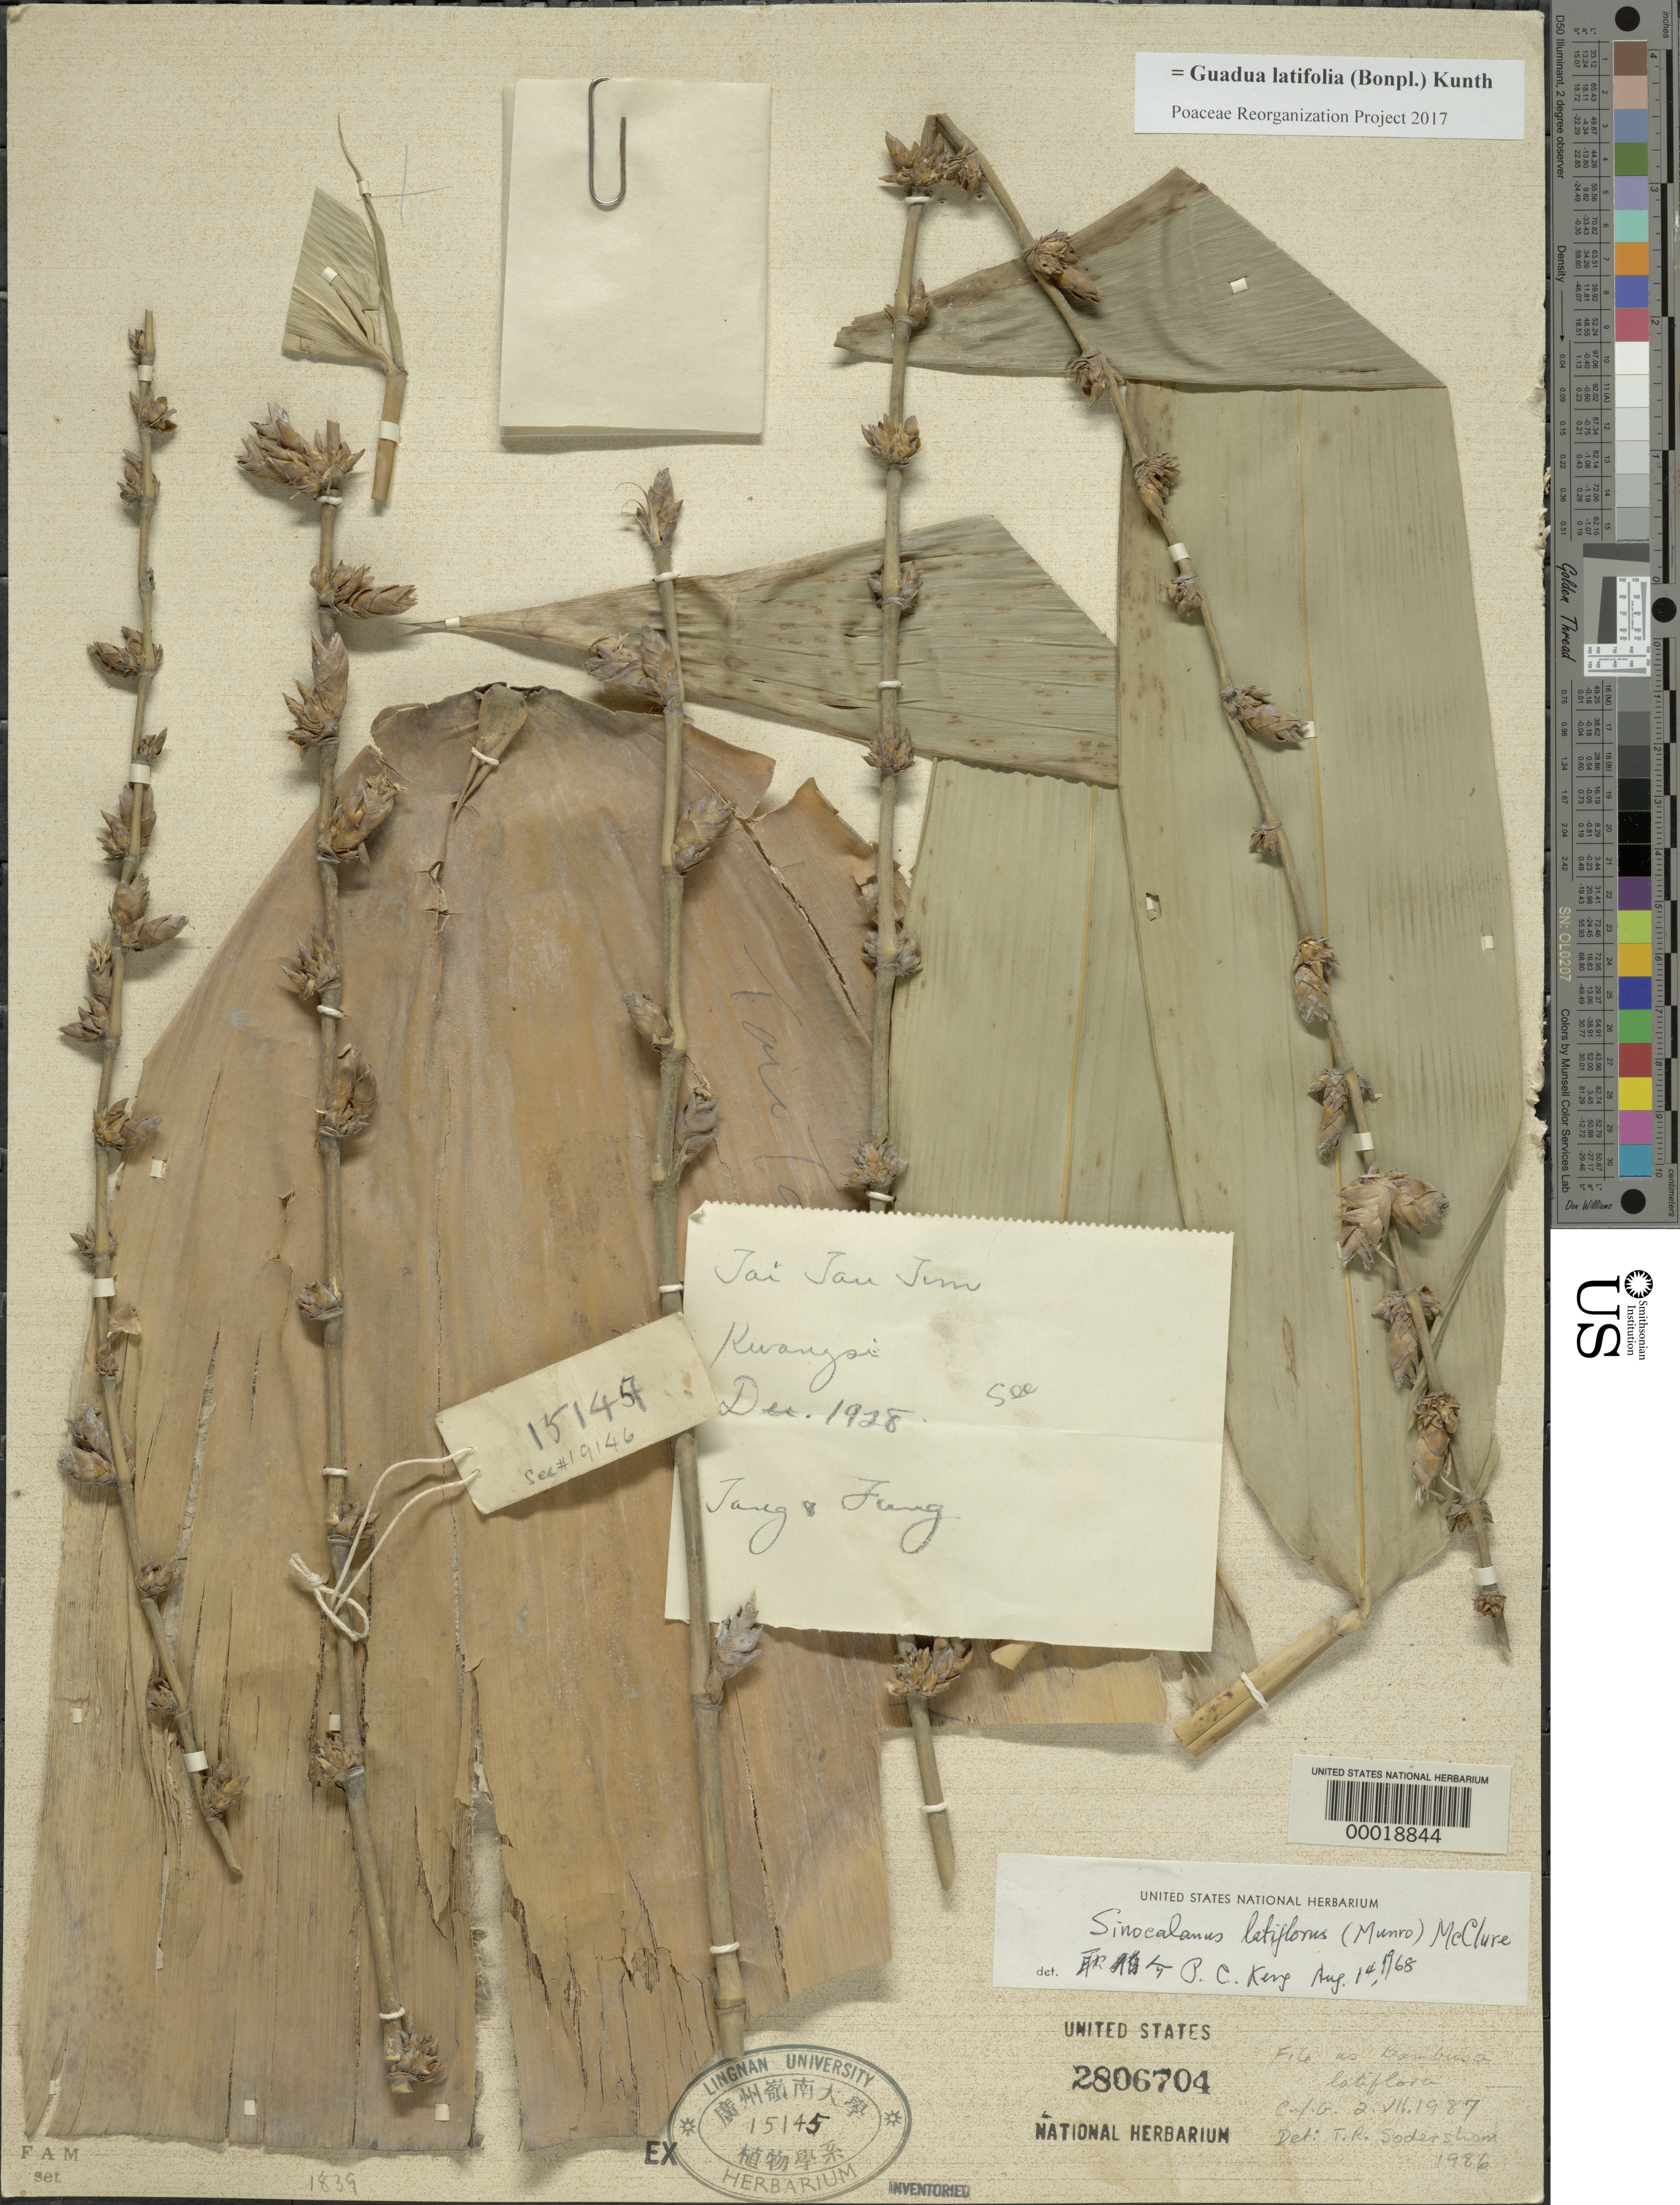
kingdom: Plantae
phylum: Tracheophyta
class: Liliopsida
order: Poales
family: Poaceae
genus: Guadua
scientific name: Guadua latifolia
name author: (Bonpl.) Kunth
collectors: S. P. Tang & H. L. Fung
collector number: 15145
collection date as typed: Dec 1928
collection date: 1928-12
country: China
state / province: Jiangxi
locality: Tai tau tim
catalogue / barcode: US 2806704